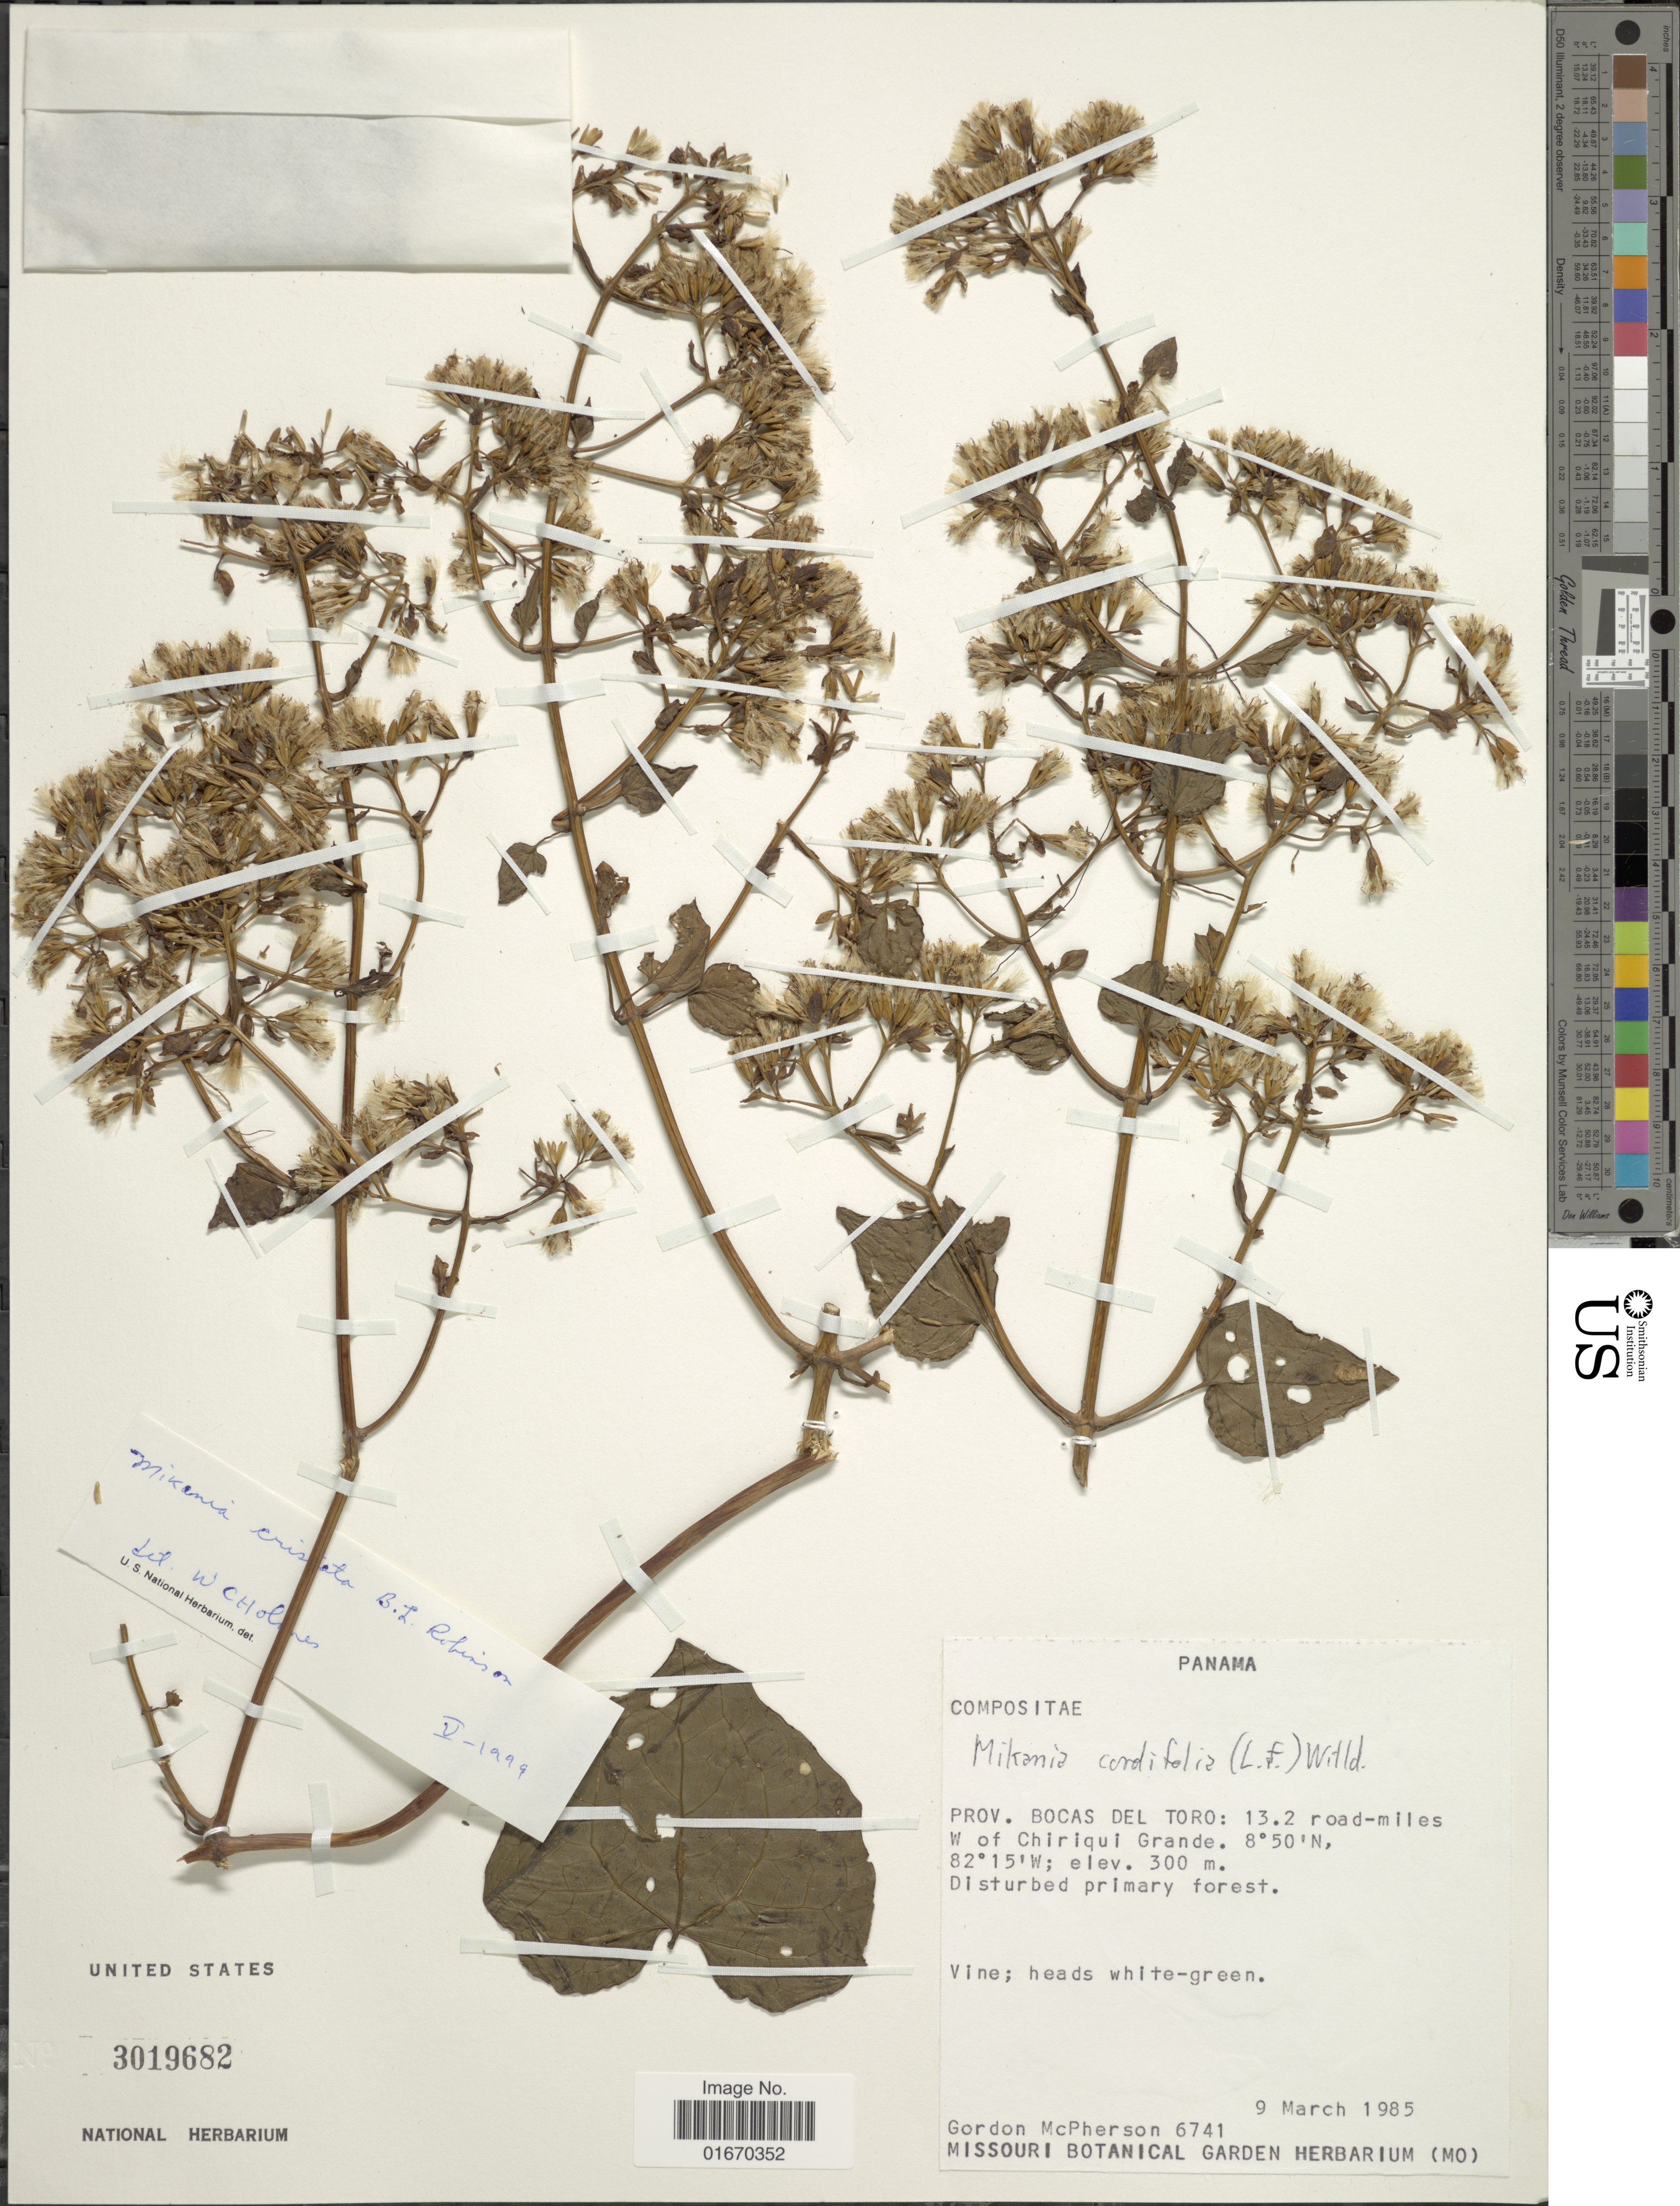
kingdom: Plantae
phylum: Tracheophyta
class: Magnoliopsida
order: Asterales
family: Asteraceae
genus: Mikania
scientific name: Mikania cordifolia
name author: Kunth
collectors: G. D. McPherson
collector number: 6741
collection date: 1985-03-09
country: Panama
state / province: Bocas del Toro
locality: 13.2 road-miles W of Chiriqui Grande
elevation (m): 300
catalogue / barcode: US 3019682